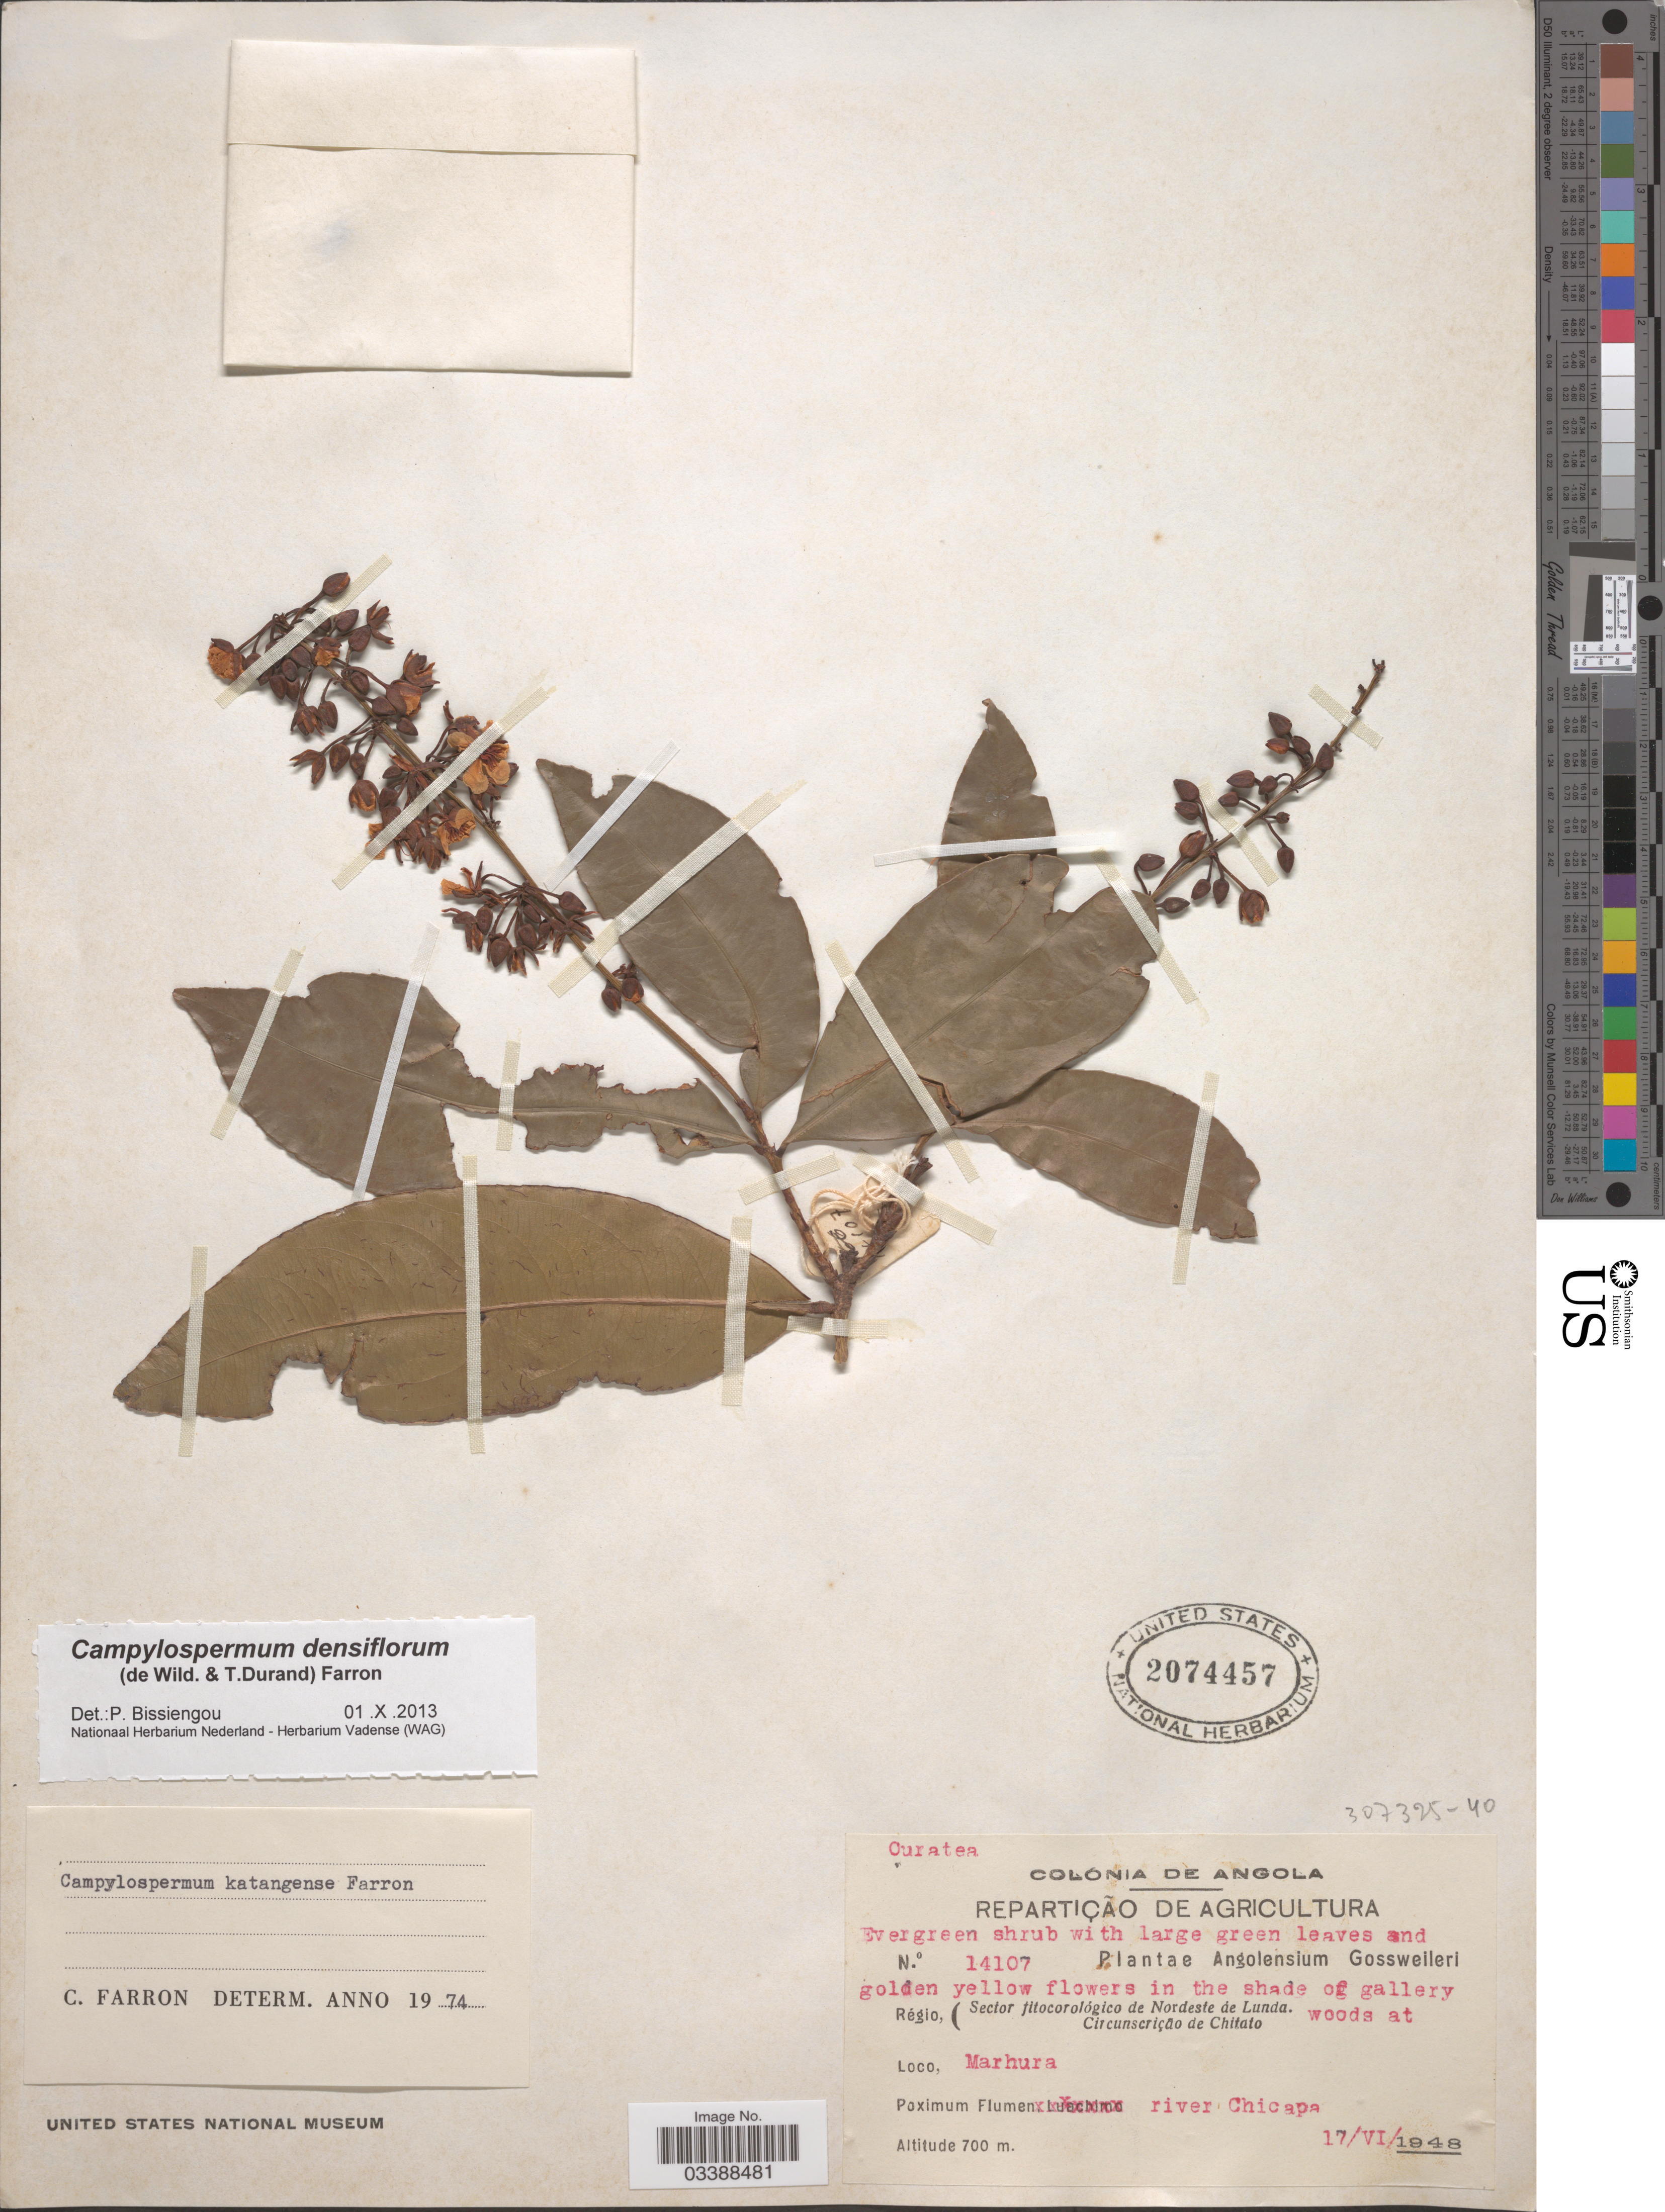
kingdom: Plantae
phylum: Tracheophyta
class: Magnoliopsida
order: Malpighiales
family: Ochnaceae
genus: Campylospermum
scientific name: Campylospermum densiflorum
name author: (De Wild. & Durand) Farron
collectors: -. Gossweiler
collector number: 14107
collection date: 1948-06-17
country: Angola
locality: Régio, (Sector fitocorológico de Noreste de Lunda. Circunsrcição de Chitato. Marhura. Poximum Flumen rivier Chicapa.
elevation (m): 700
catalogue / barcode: US 2074457